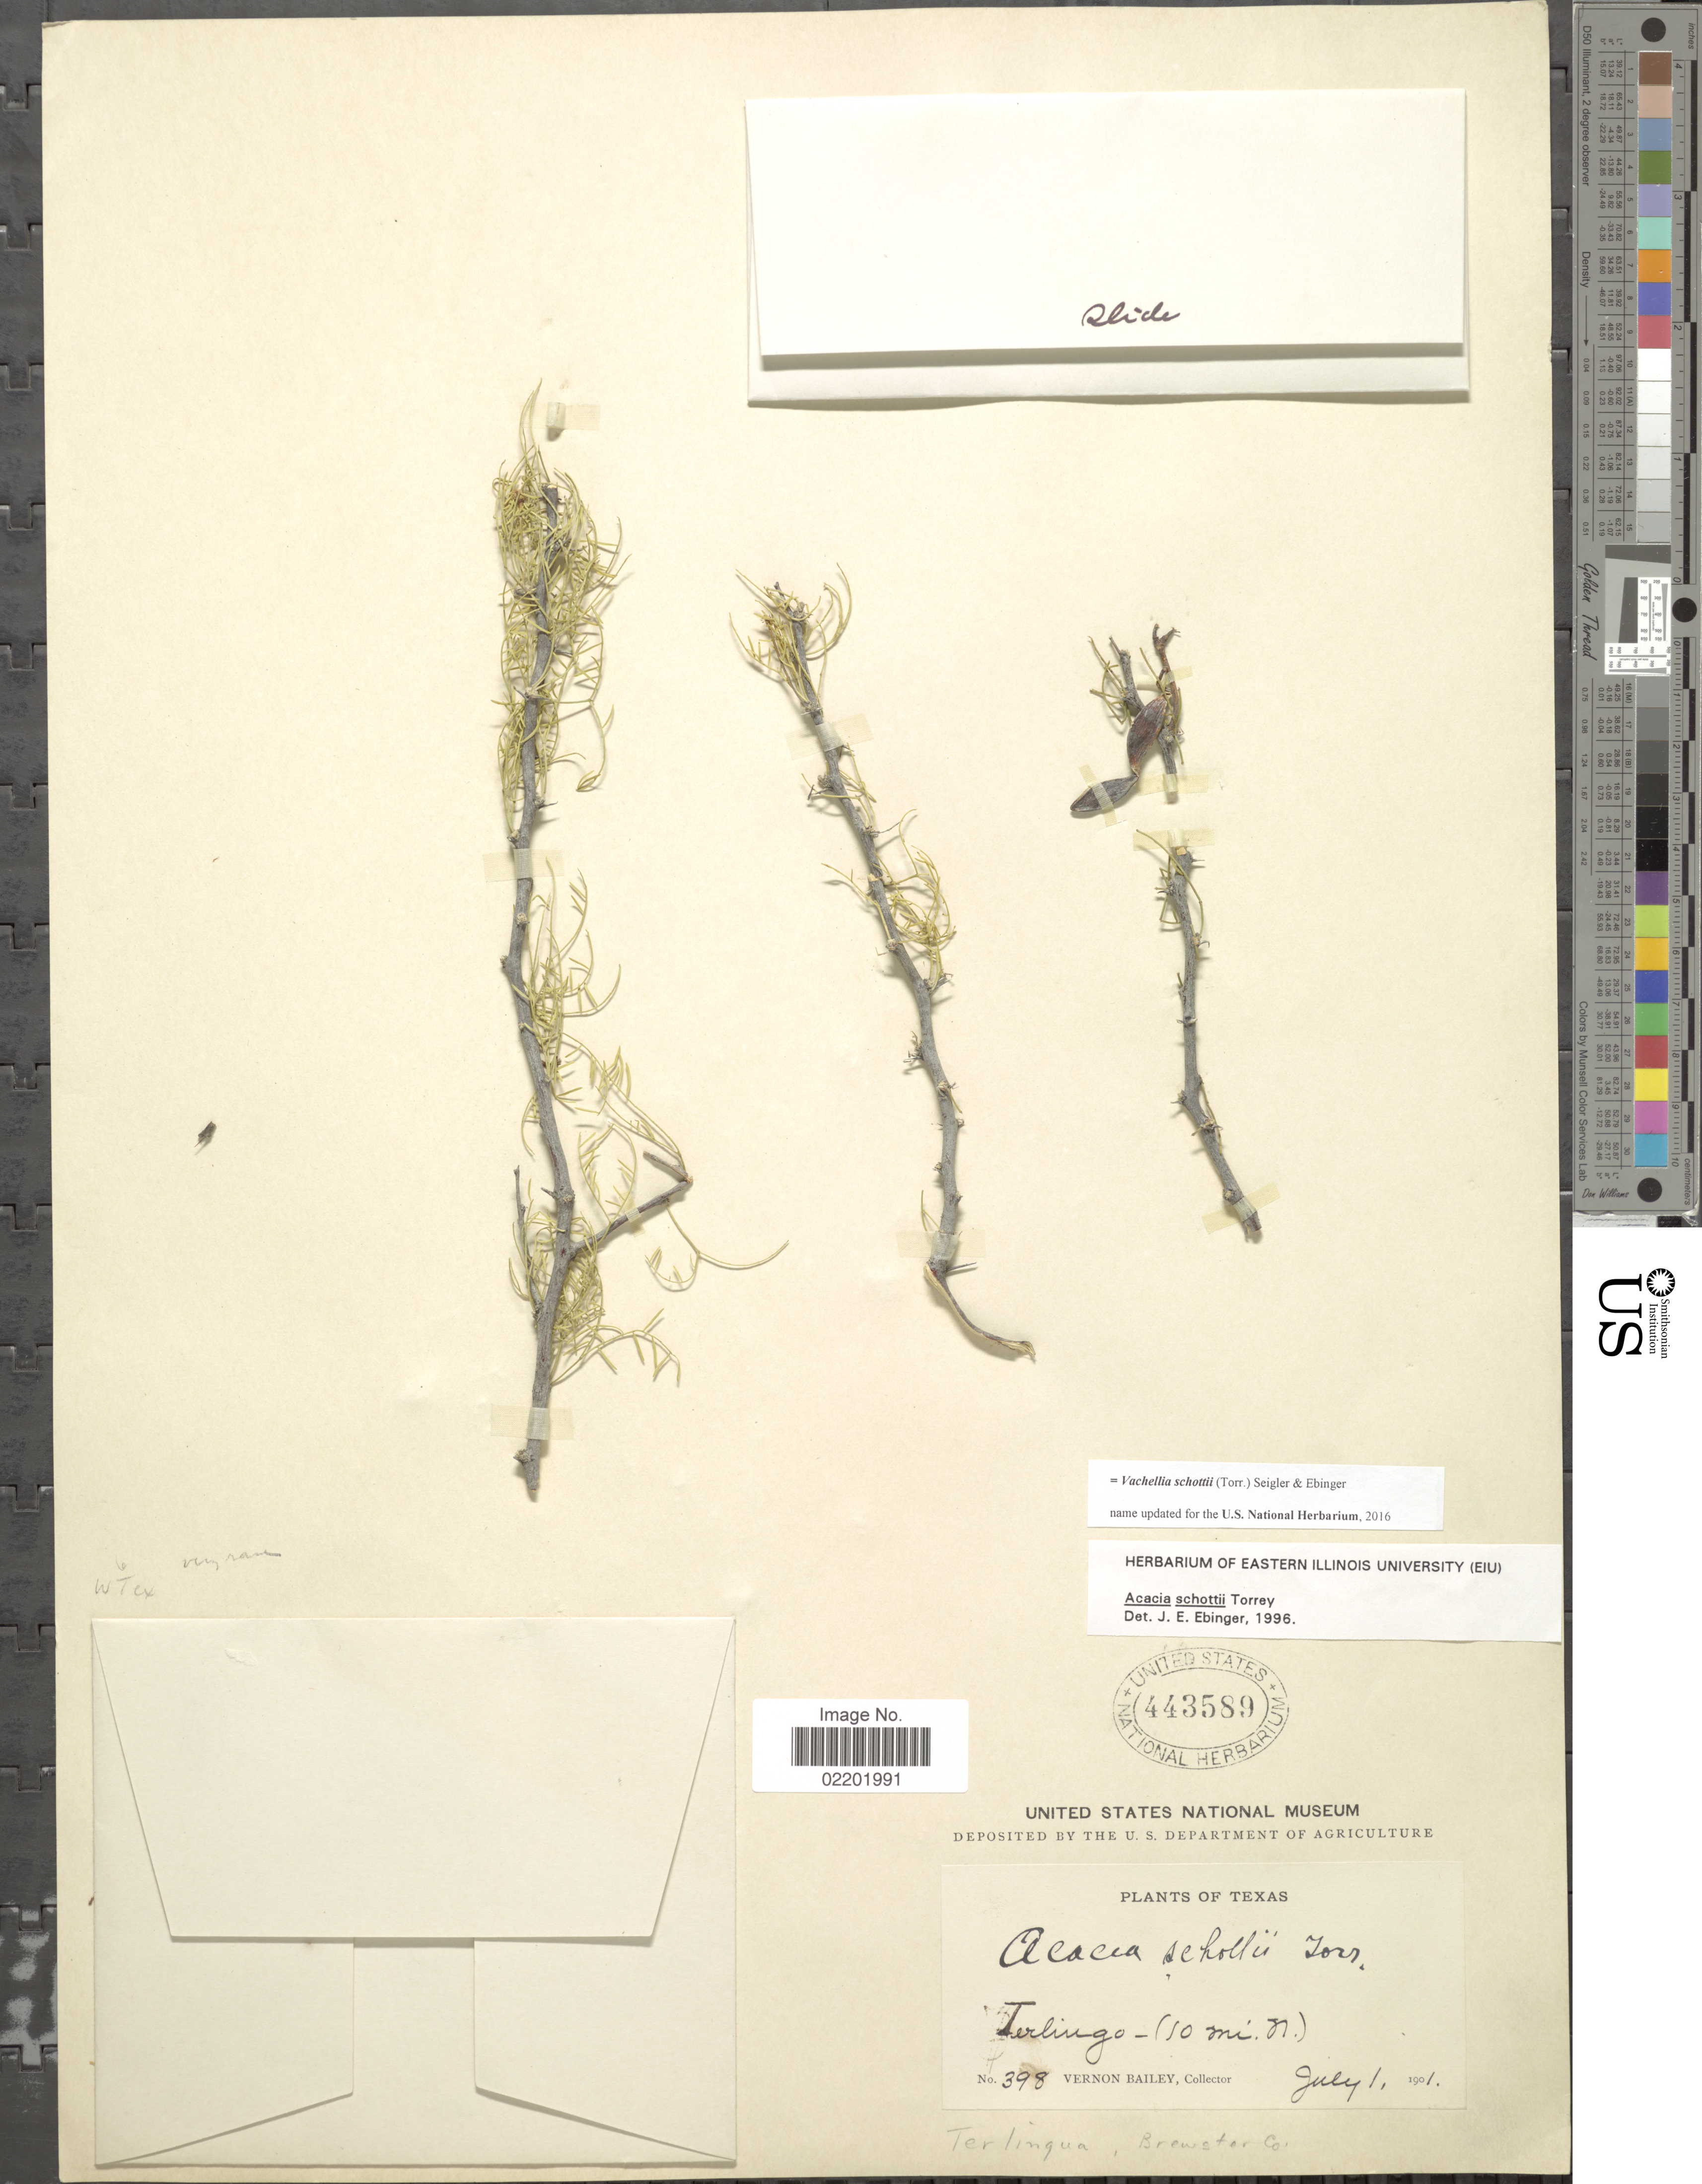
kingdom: Plantae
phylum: Tracheophyta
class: Magnoliopsida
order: Fabales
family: Fabaceae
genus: Vachellia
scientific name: Vachellia schottii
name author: (Torr.) Seigler & Ebinger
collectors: V. O. Bailey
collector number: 398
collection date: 1901-07-01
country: United States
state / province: Texas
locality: Terlingo - (10 mi. N.), Terlingua, Brewster Co.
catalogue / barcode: US 443589